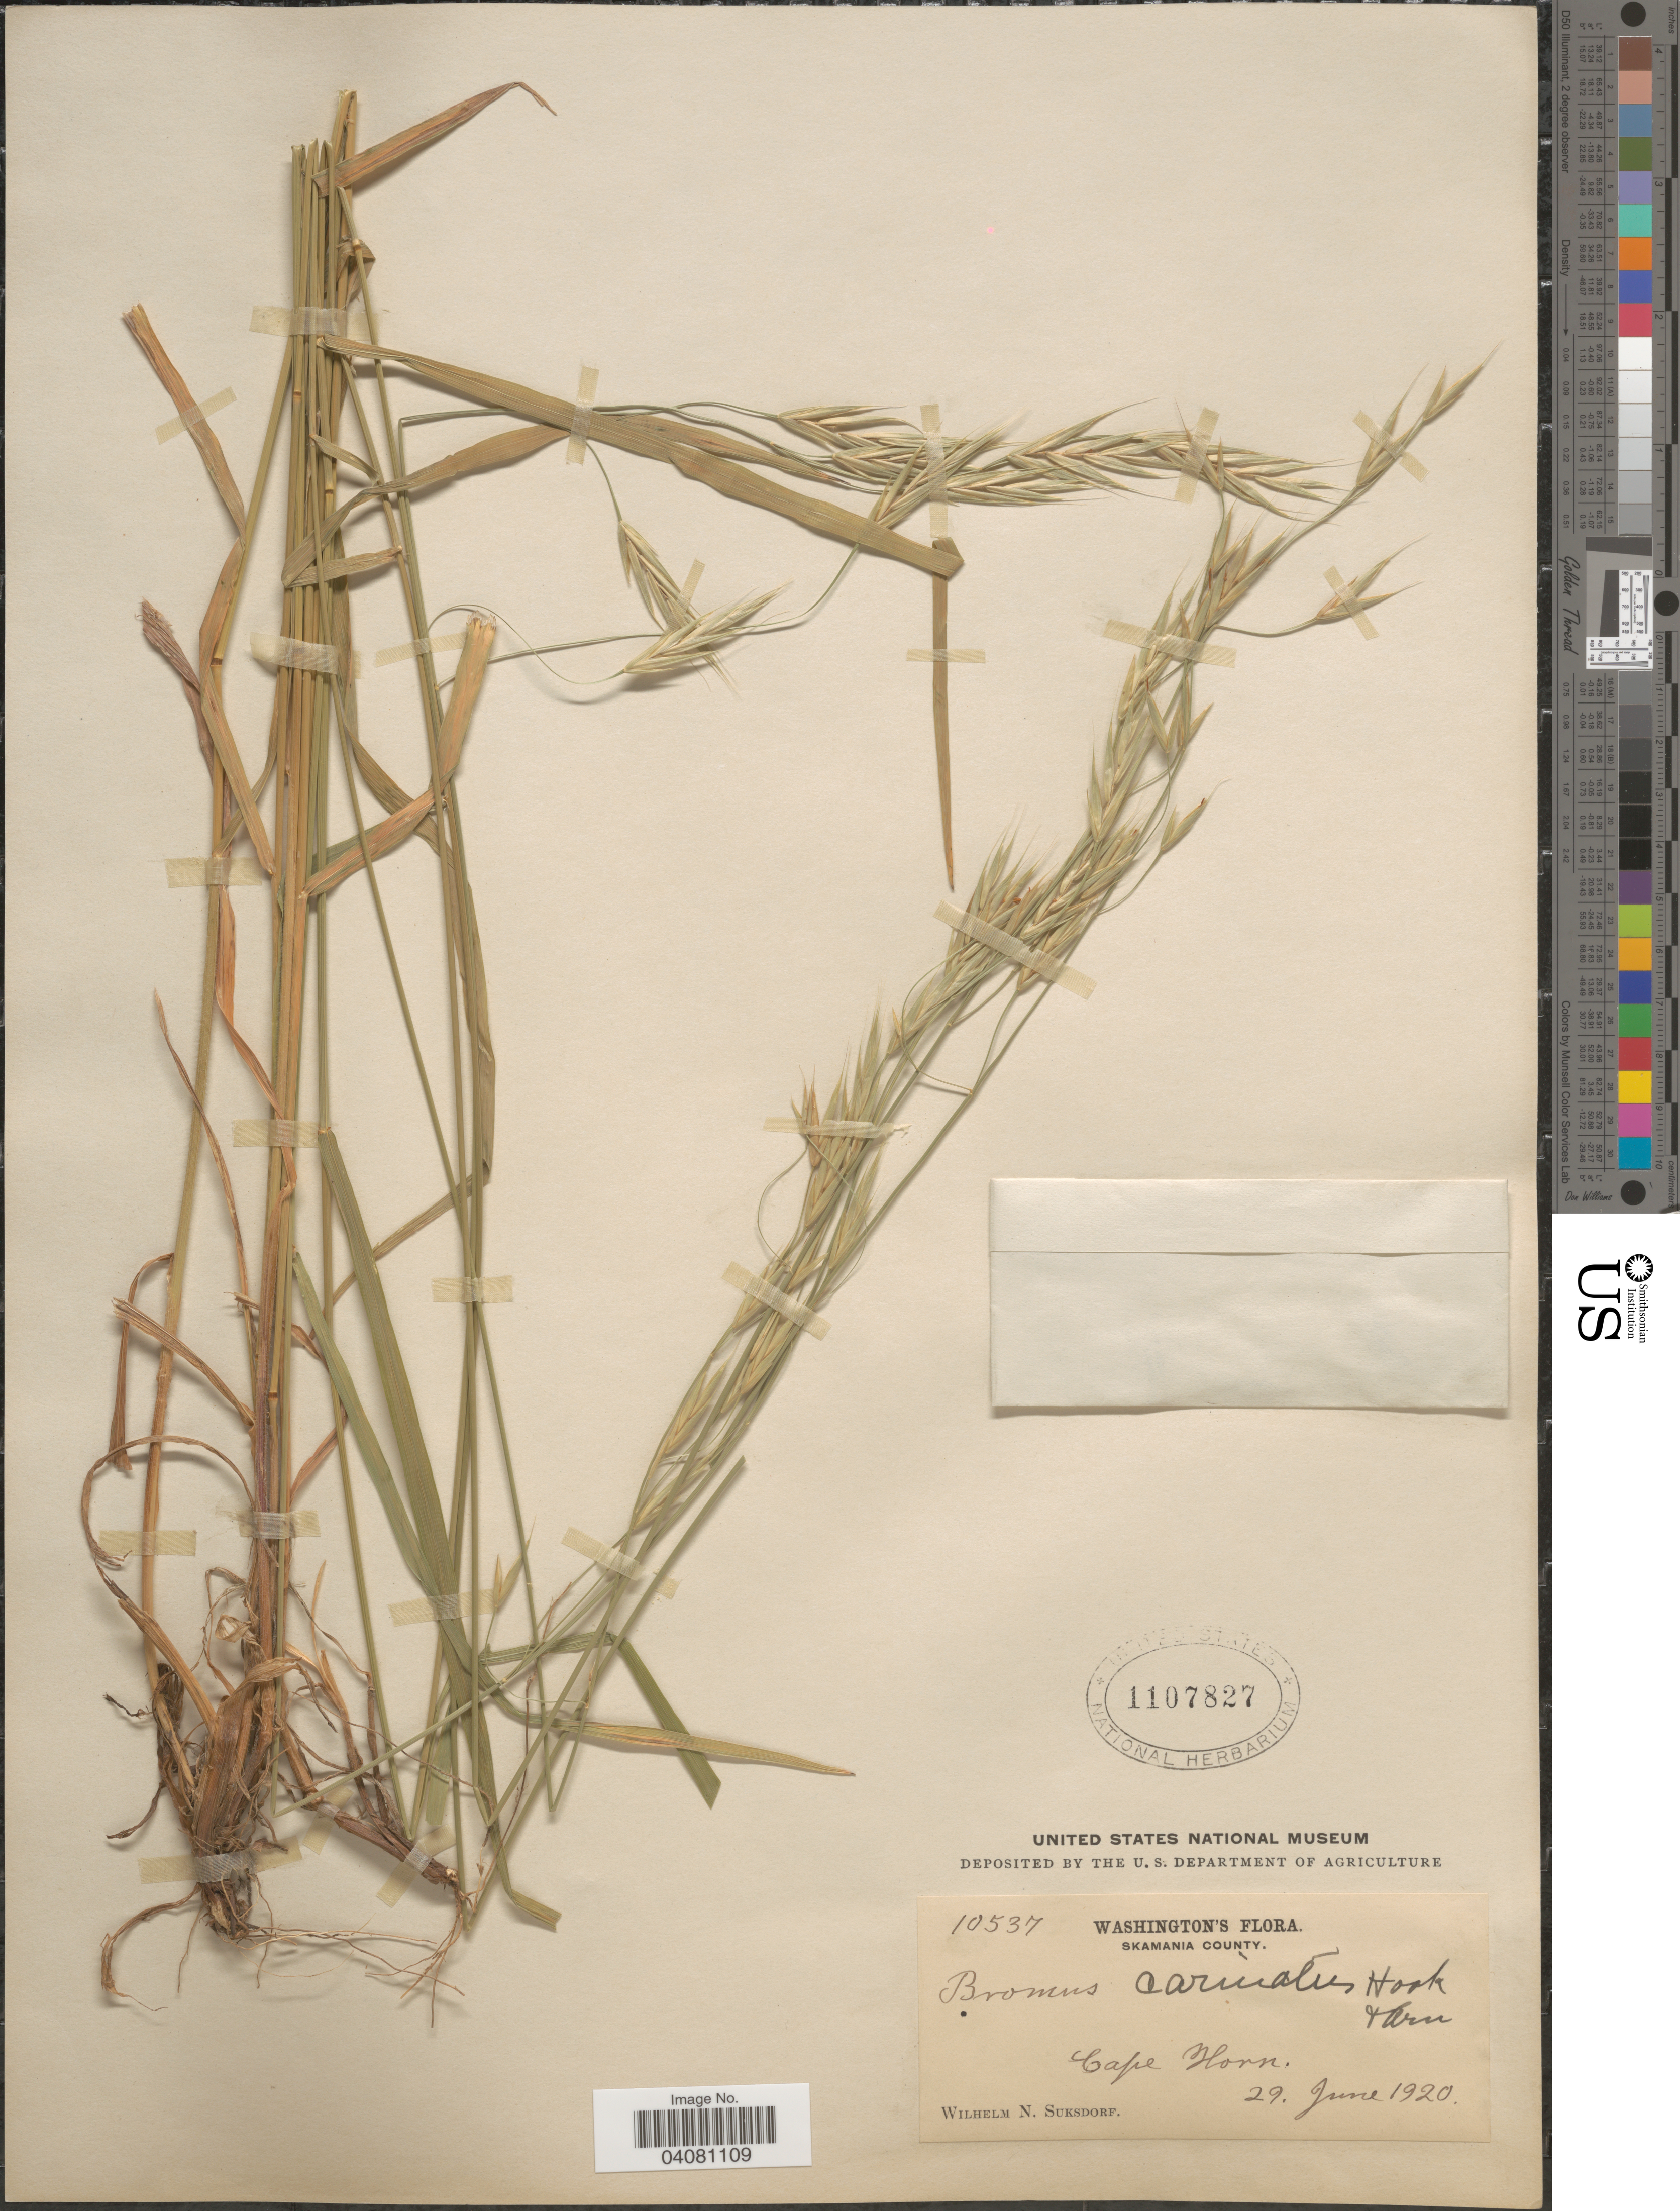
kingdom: Plantae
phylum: Tracheophyta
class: Liliopsida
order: Poales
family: Poaceae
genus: Bromus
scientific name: Bromus carinatus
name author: Hook. & Arn.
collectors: W. N. Suksdorf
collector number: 10537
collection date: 1920-06-29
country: United States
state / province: Washington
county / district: Skamania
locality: Skamania County. Cape Horn.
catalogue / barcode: US 1107827